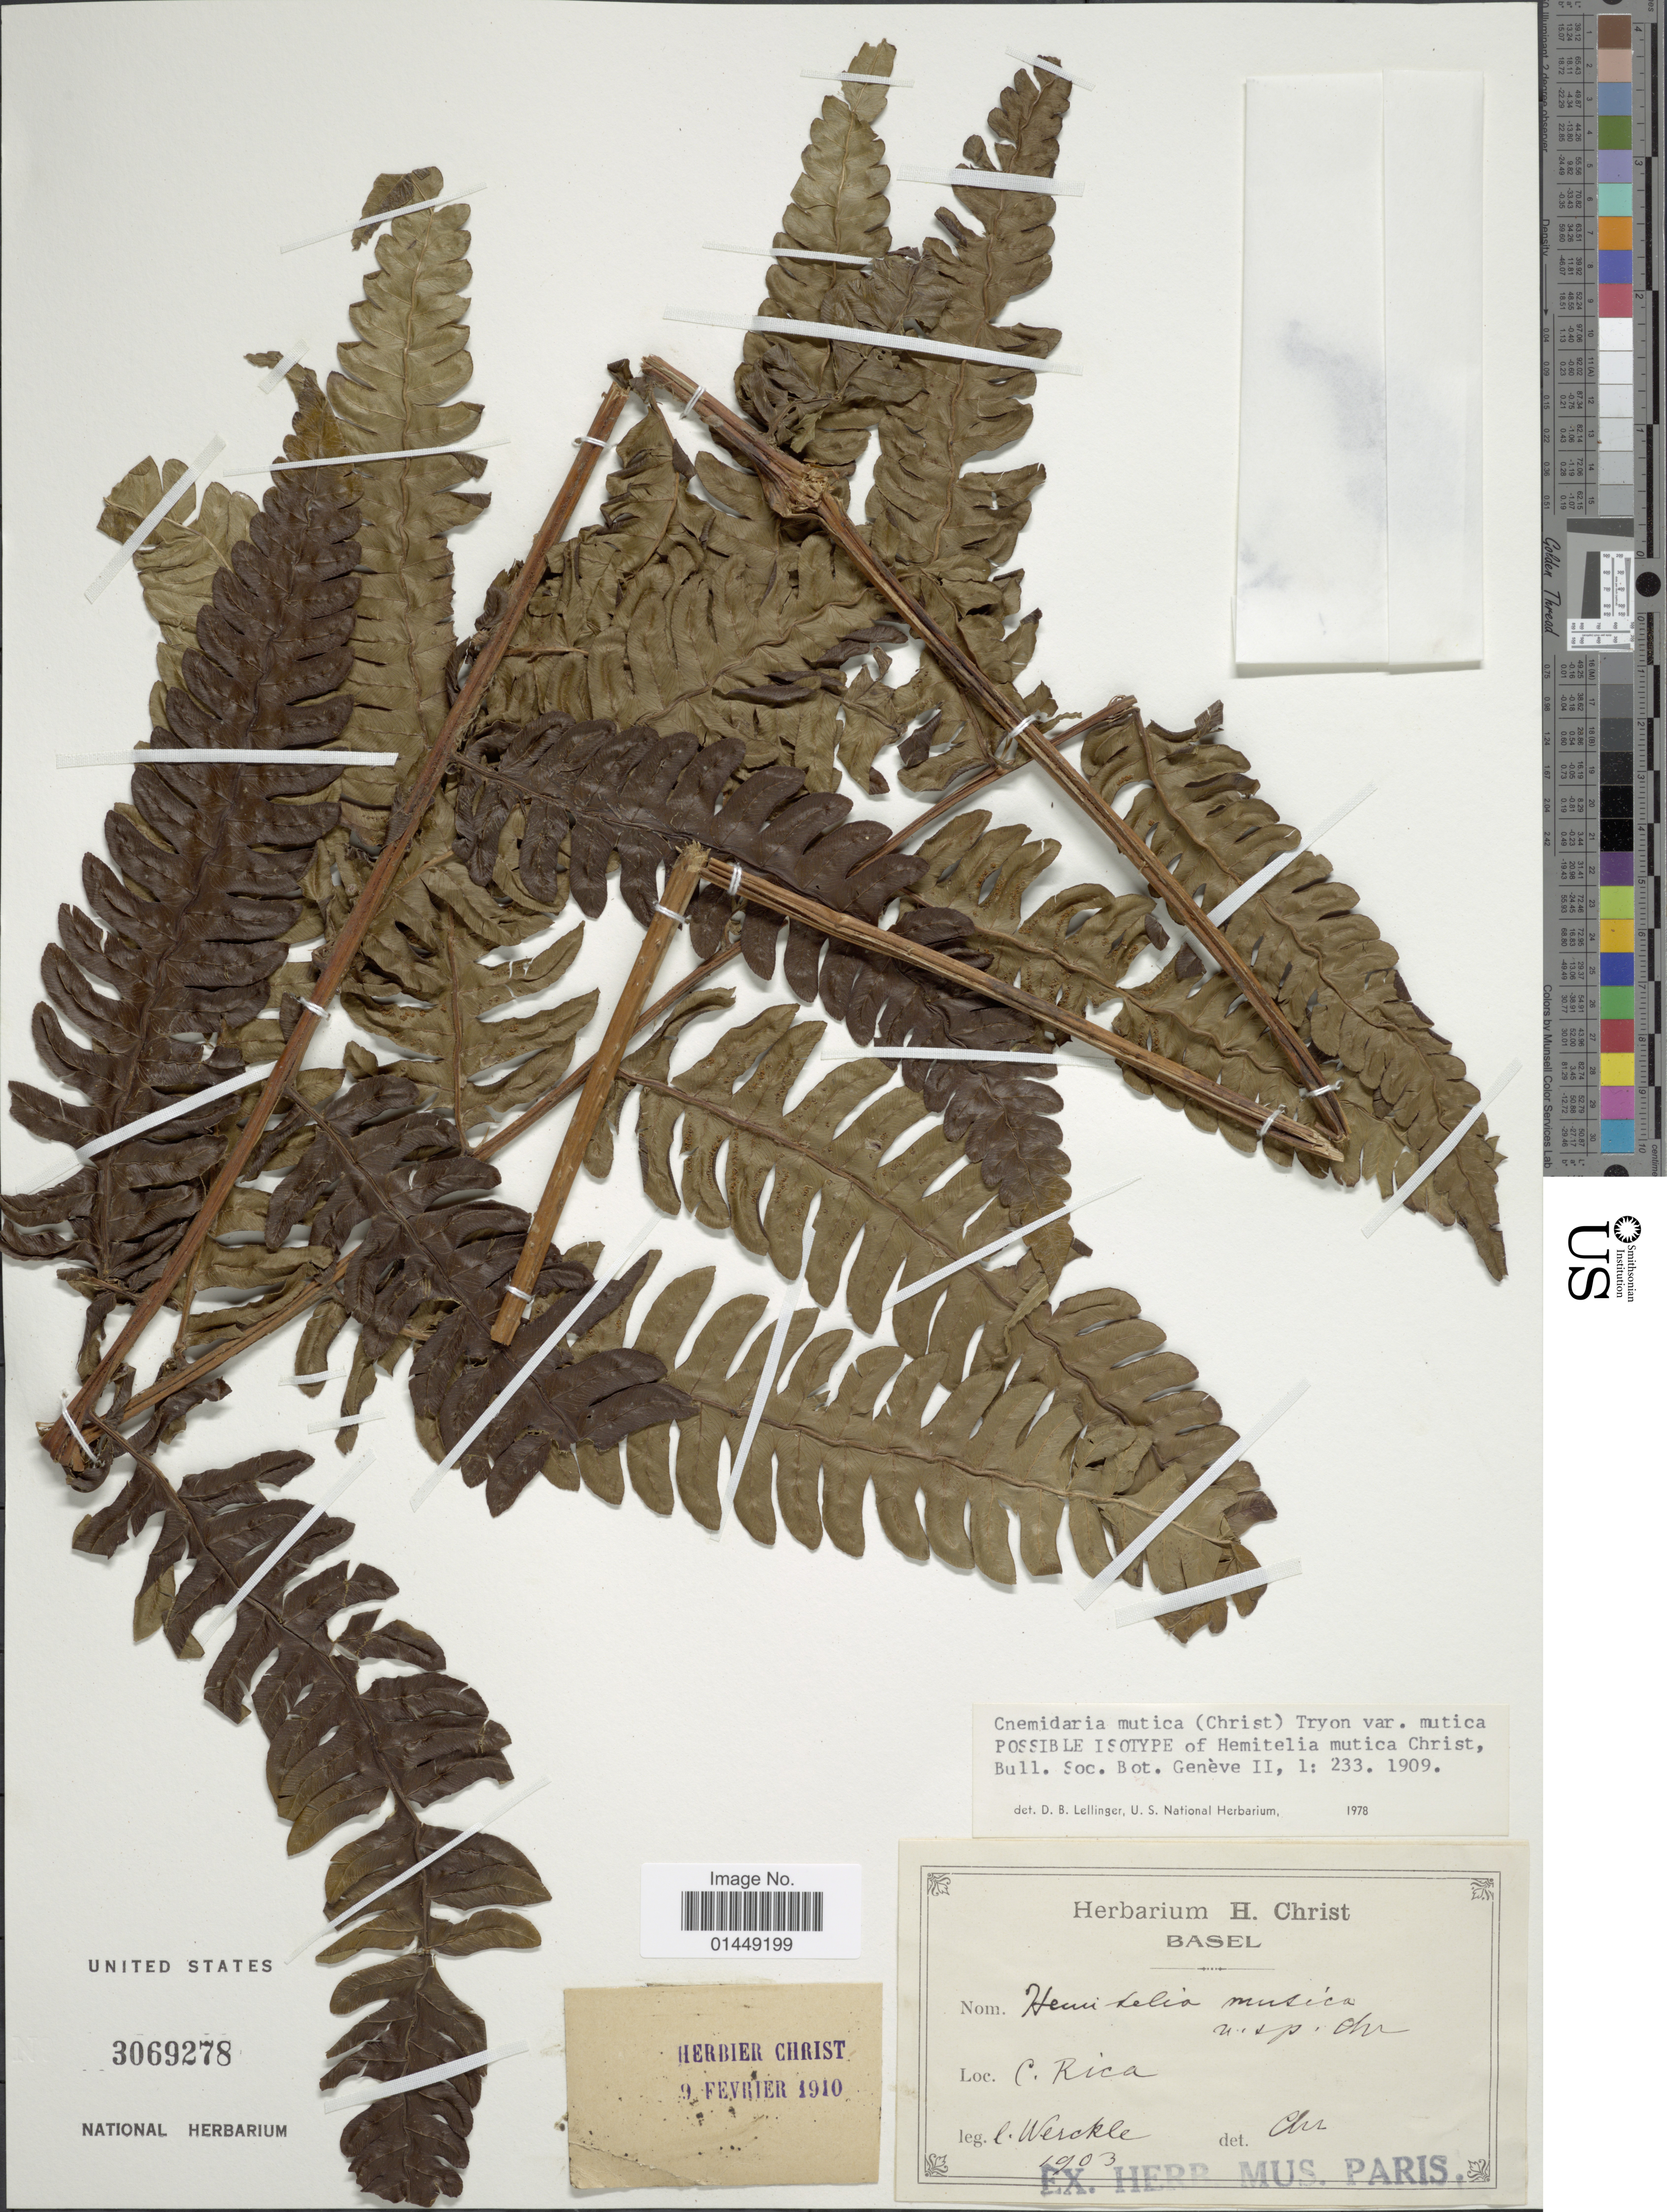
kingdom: Plantae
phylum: Tracheophyta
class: Polypodiopsida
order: Cyatheales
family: Cyatheaceae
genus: Cyathea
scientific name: Cyathea mutica var. mutica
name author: (Christ) Domin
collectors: C. C Wercklé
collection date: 1903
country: Costa Rica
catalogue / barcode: US 3069278